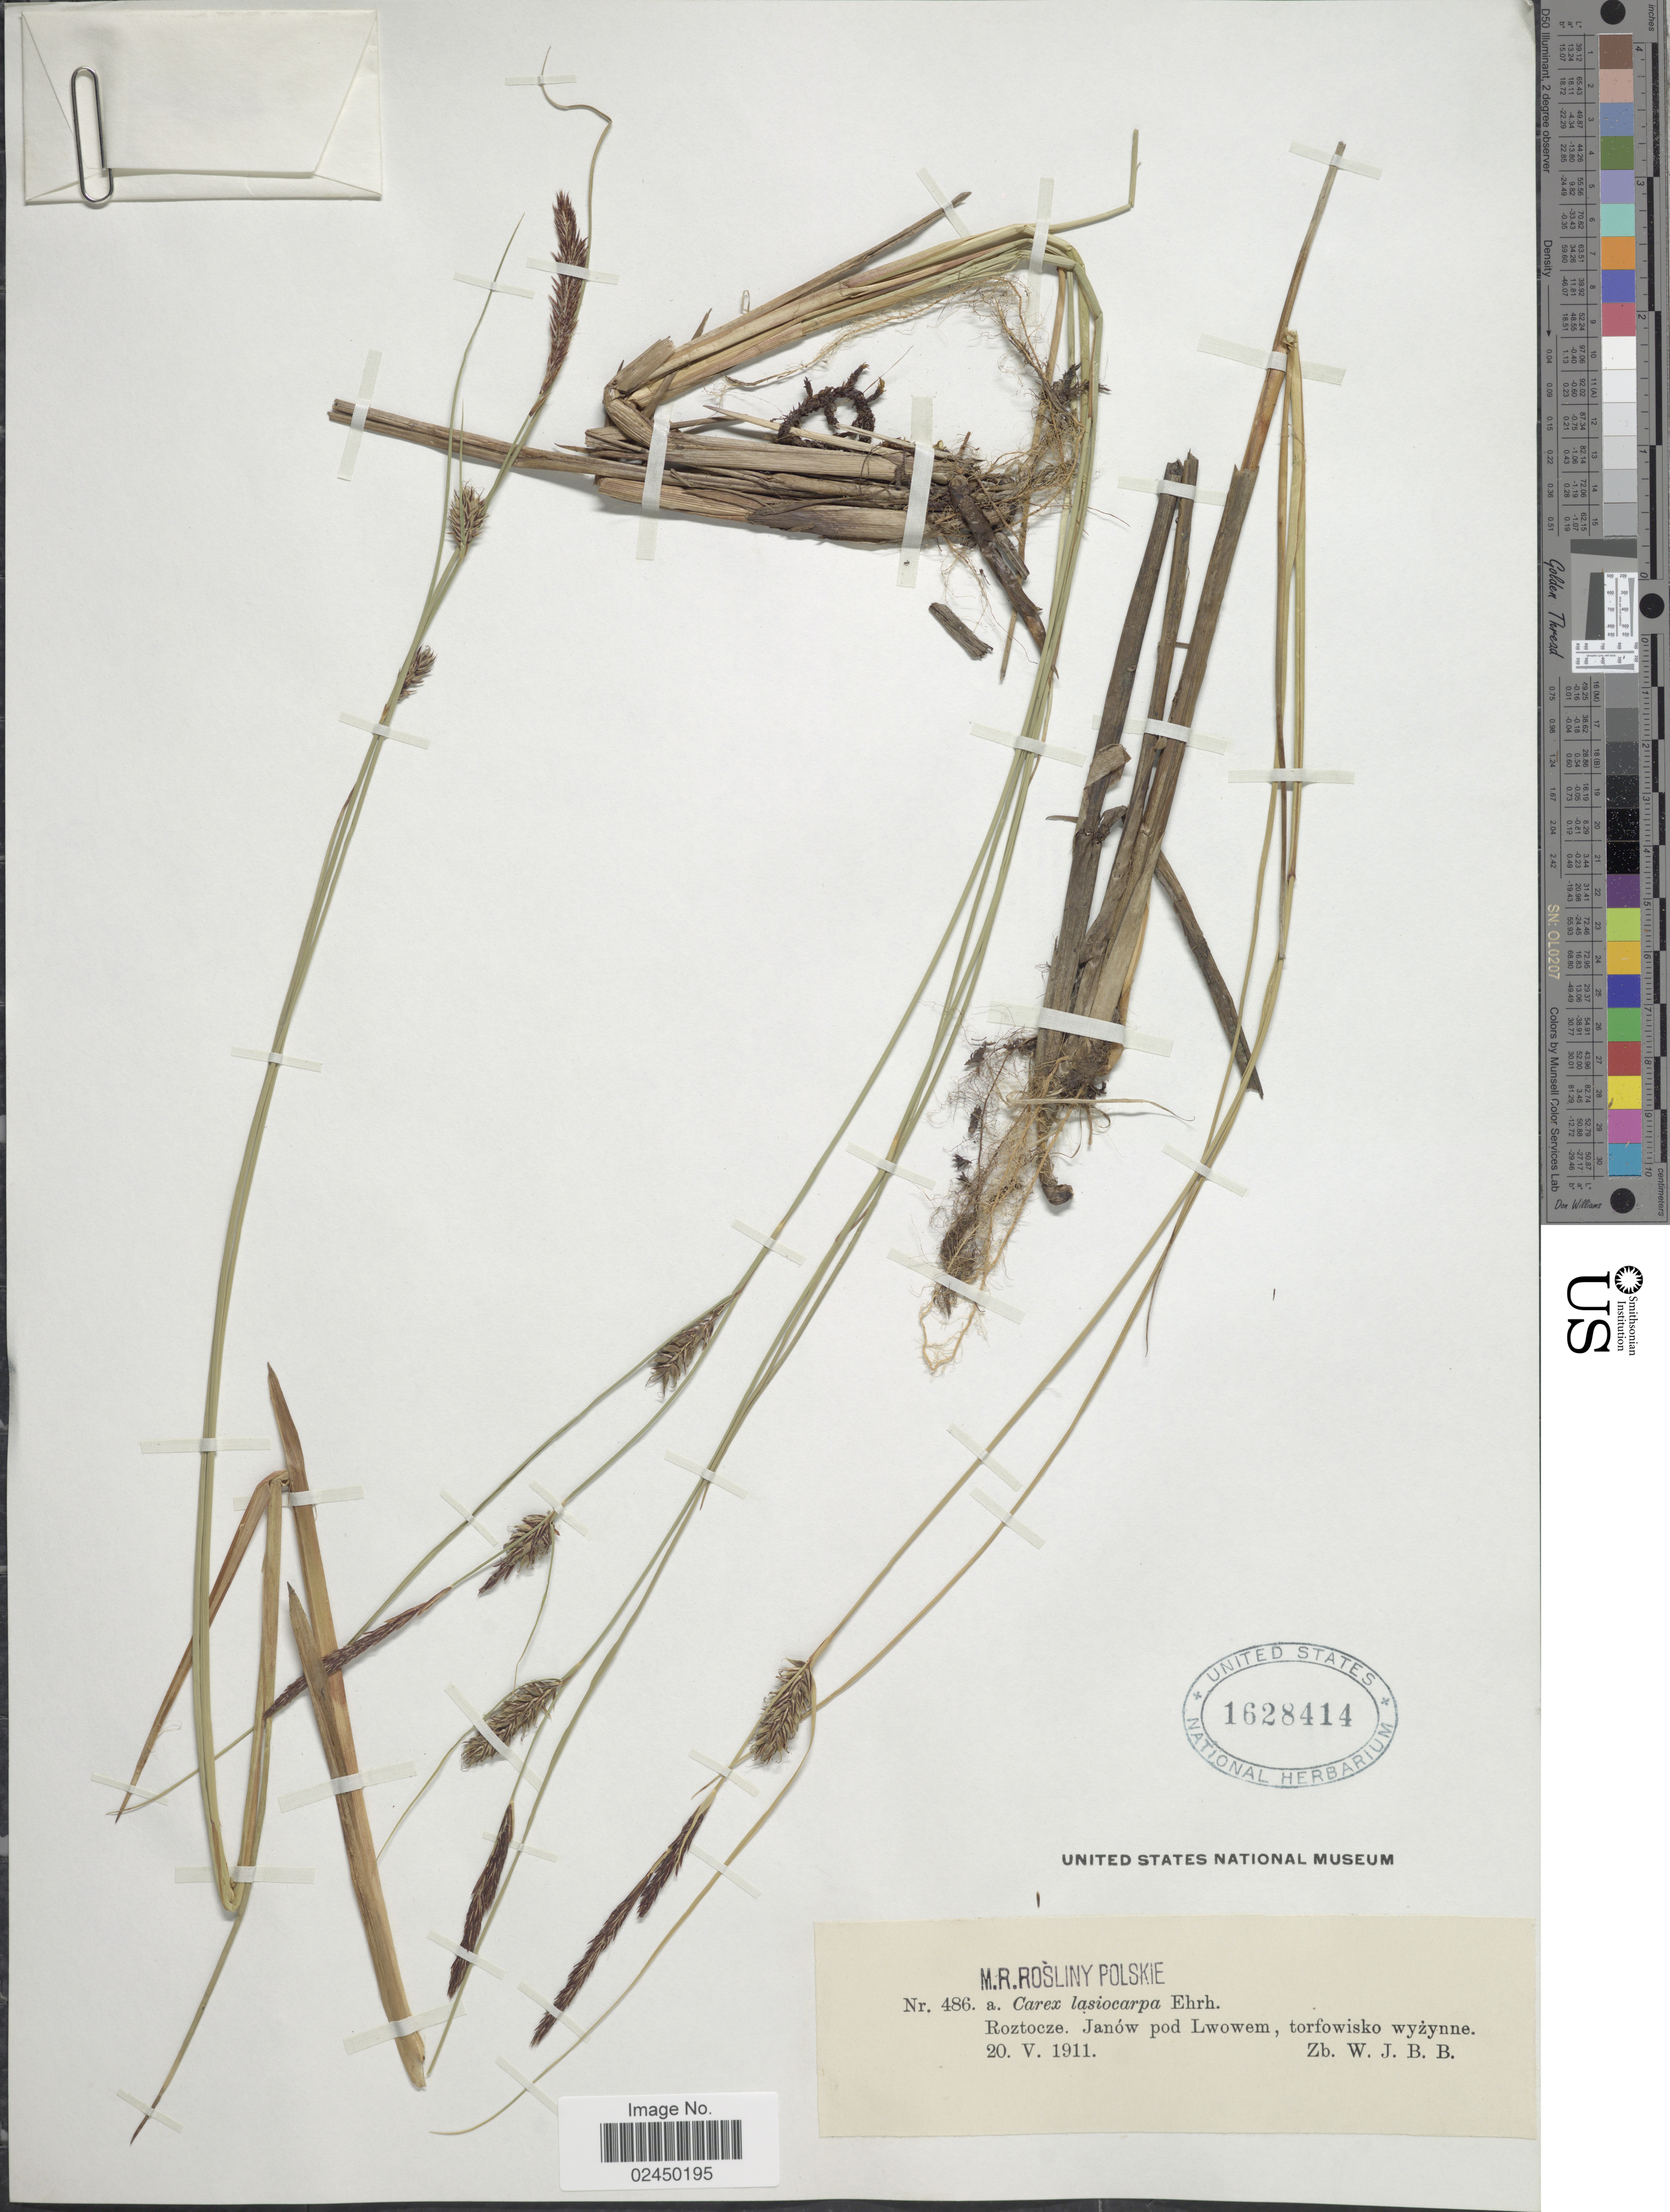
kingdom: Plantae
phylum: Tracheophyta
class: Liliopsida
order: Poales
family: Cyperaceae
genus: Carex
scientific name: Carex lasiocarpa var. lasiocarpa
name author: Ehrh.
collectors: W. J. B. B.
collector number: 486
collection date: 1911-05-20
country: Ukraine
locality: Roztocze. Janów pod Lwowem, torfowisko wyzynne.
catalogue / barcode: US 1628414